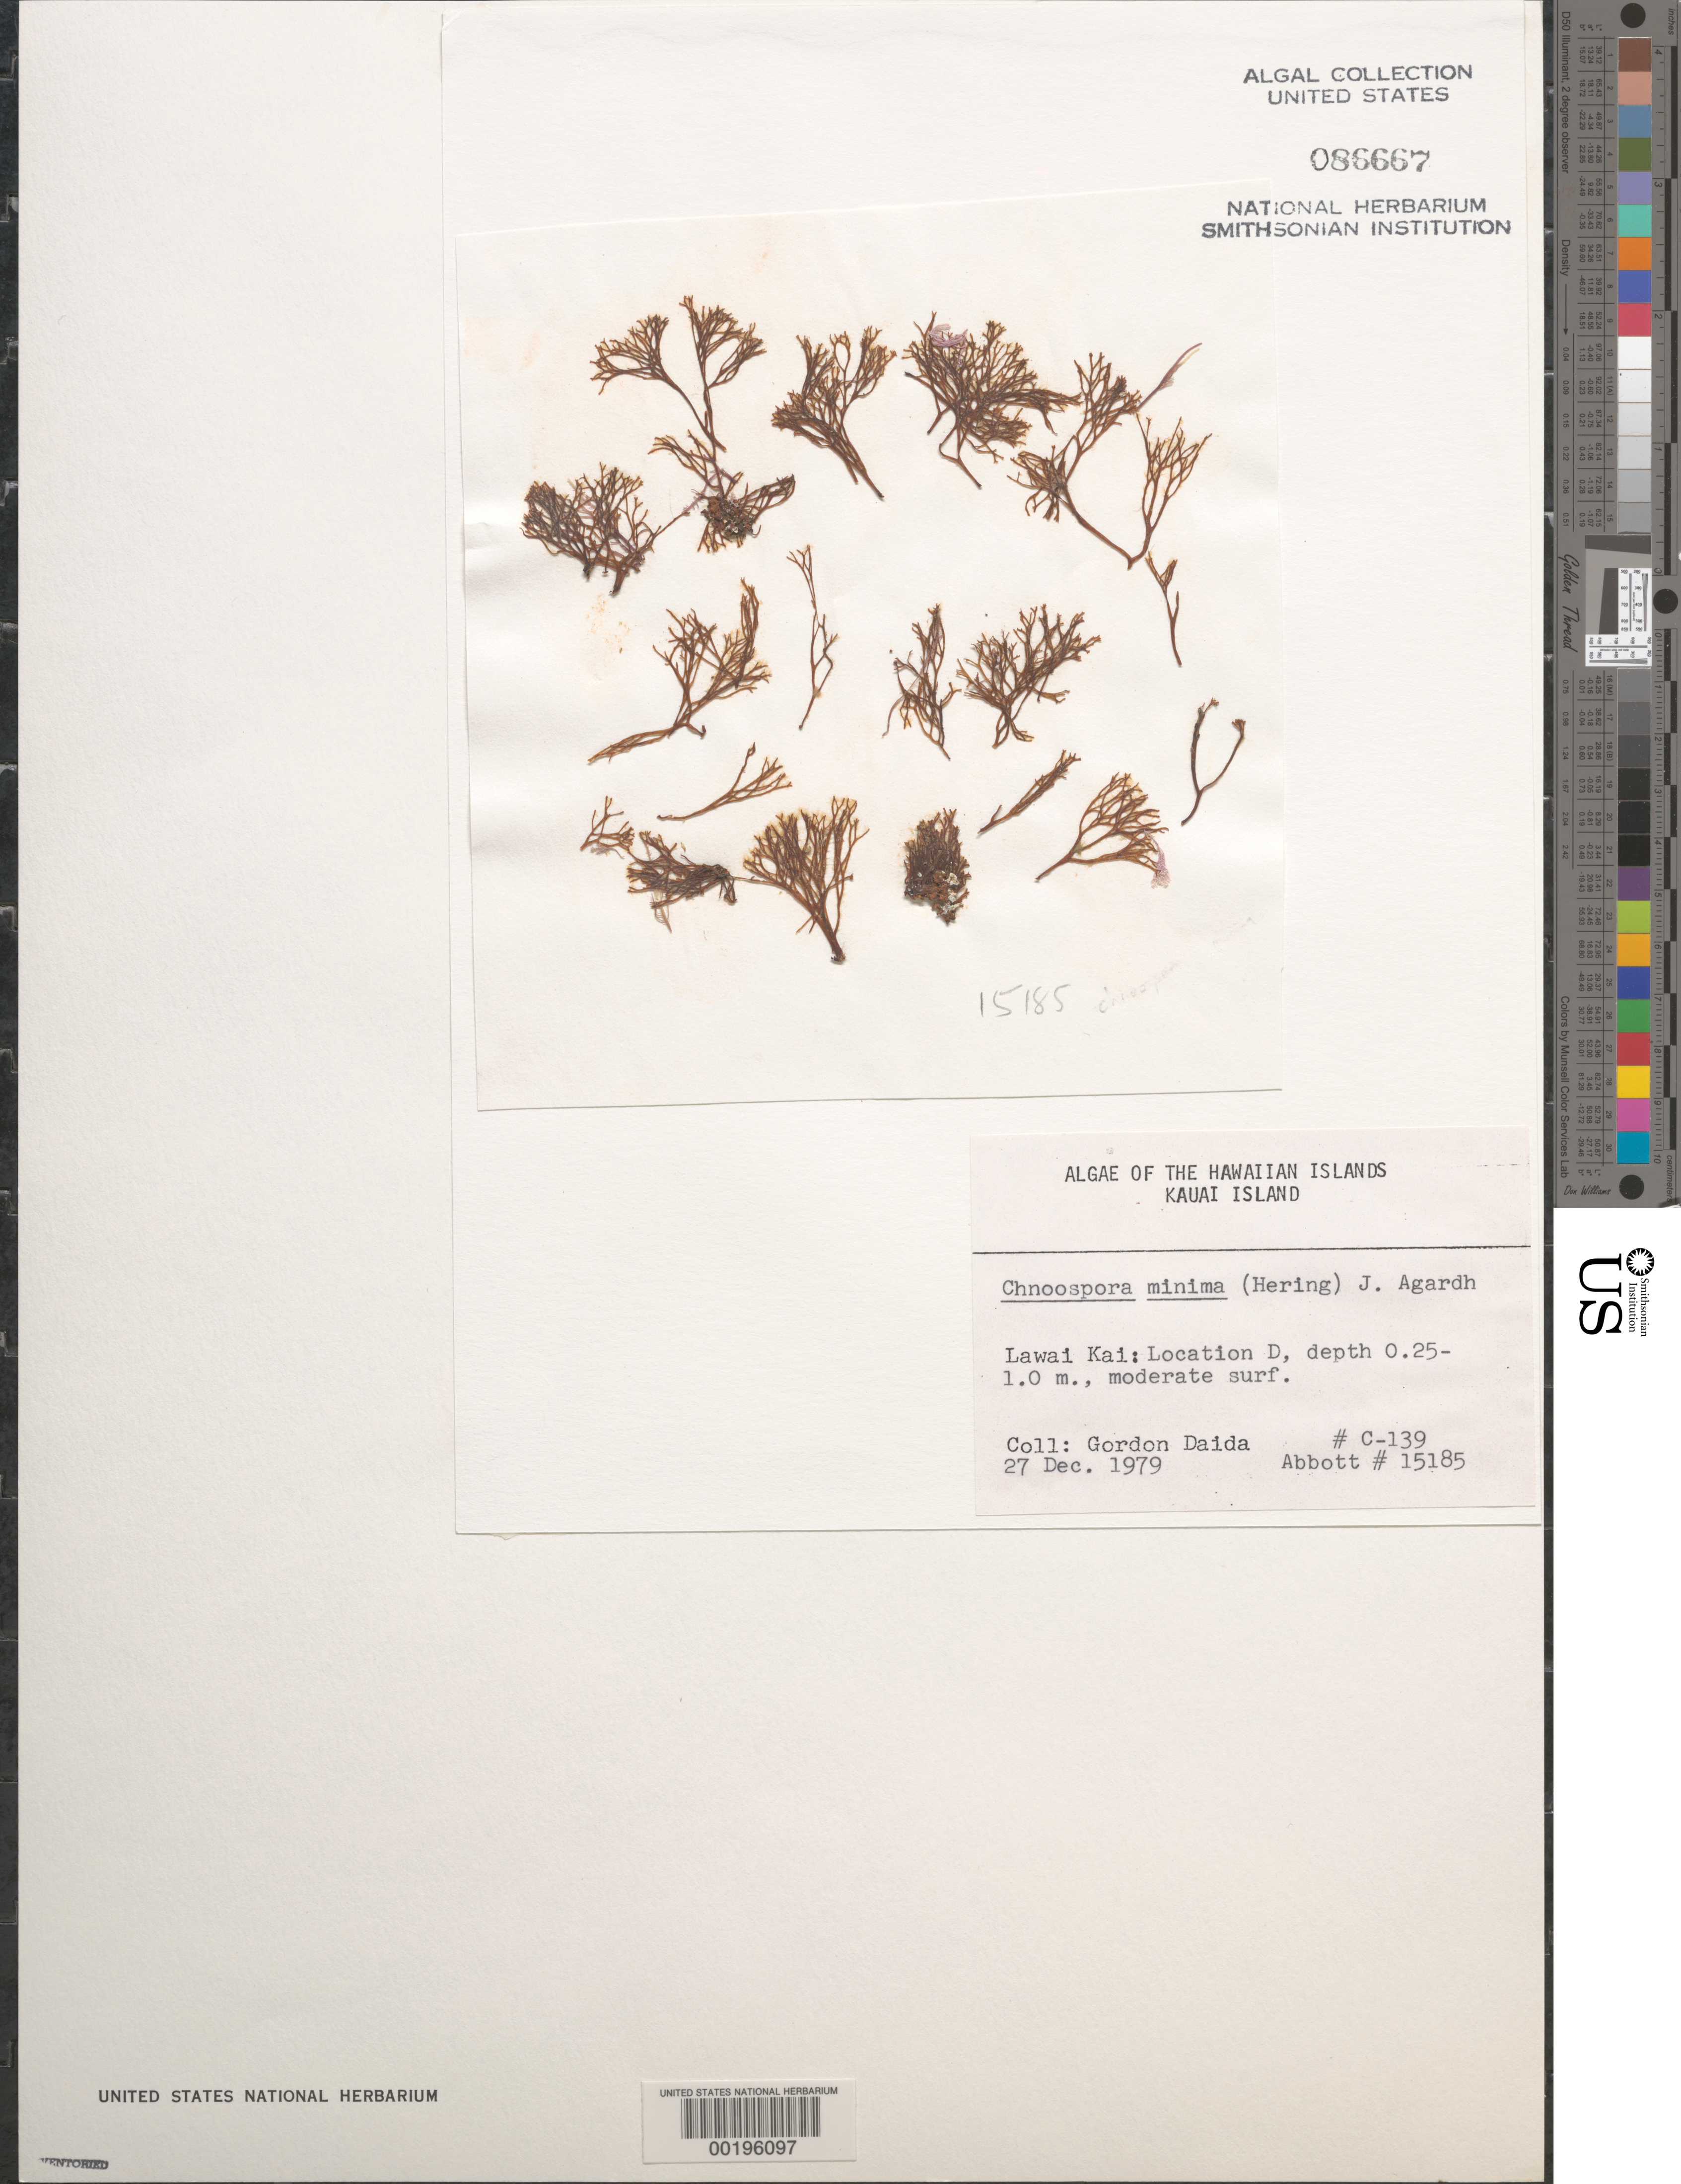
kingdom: Chromista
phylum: Ochrophyta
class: Phaeophyceae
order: Scytosiphonales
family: Scytosiphonaceae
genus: Chnoospora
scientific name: Chnoospora minima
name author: (Hering) Papenf.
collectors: G. Daida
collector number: C139 & IAA 15185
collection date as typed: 27 Dec 1979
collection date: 1979-12-27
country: United States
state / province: Hawaii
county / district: Kauai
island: Kaua'i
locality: Lawai Kai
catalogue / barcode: US 86667